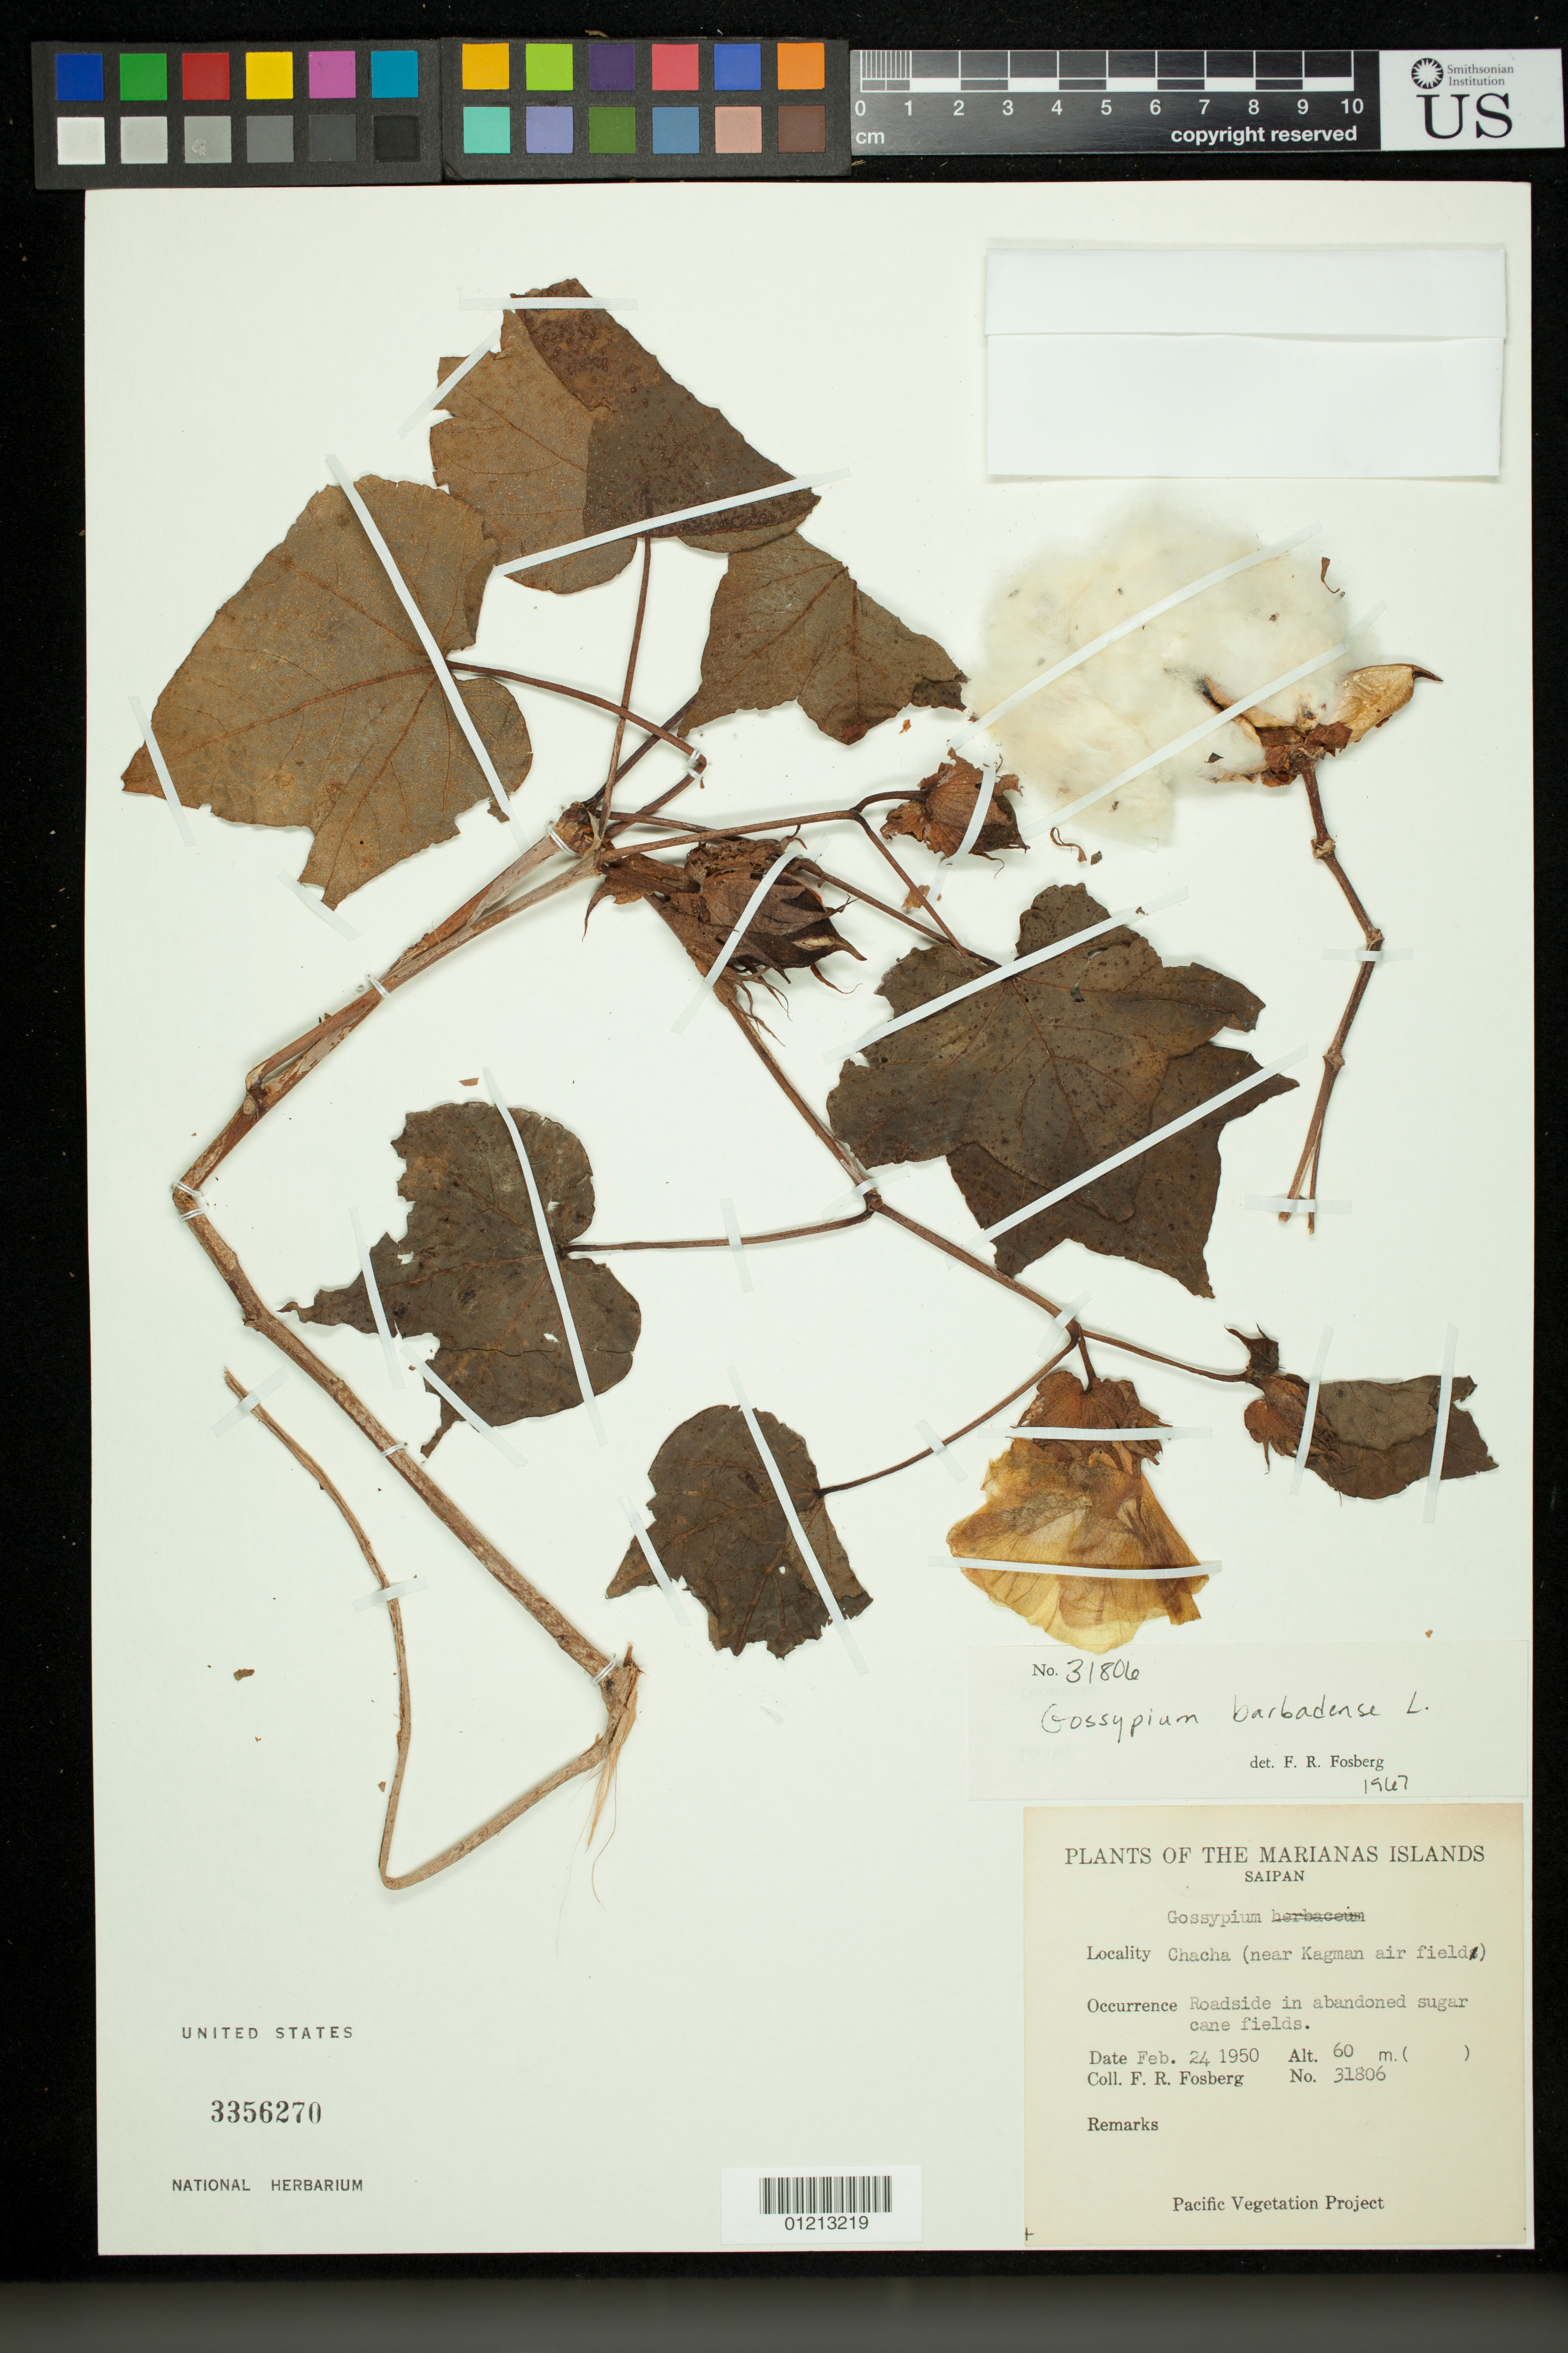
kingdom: Plantae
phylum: Tracheophyta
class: Magnoliopsida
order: Malvales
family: Malvaceae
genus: Gossypium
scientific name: Gossypium barbadense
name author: L.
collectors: F. R. Fosberg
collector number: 31806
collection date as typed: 24 Feb 1950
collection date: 1950-02-24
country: Northern Mariana Islands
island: Saipan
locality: Marianas Islands: Saipan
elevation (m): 60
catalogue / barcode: US 3356270